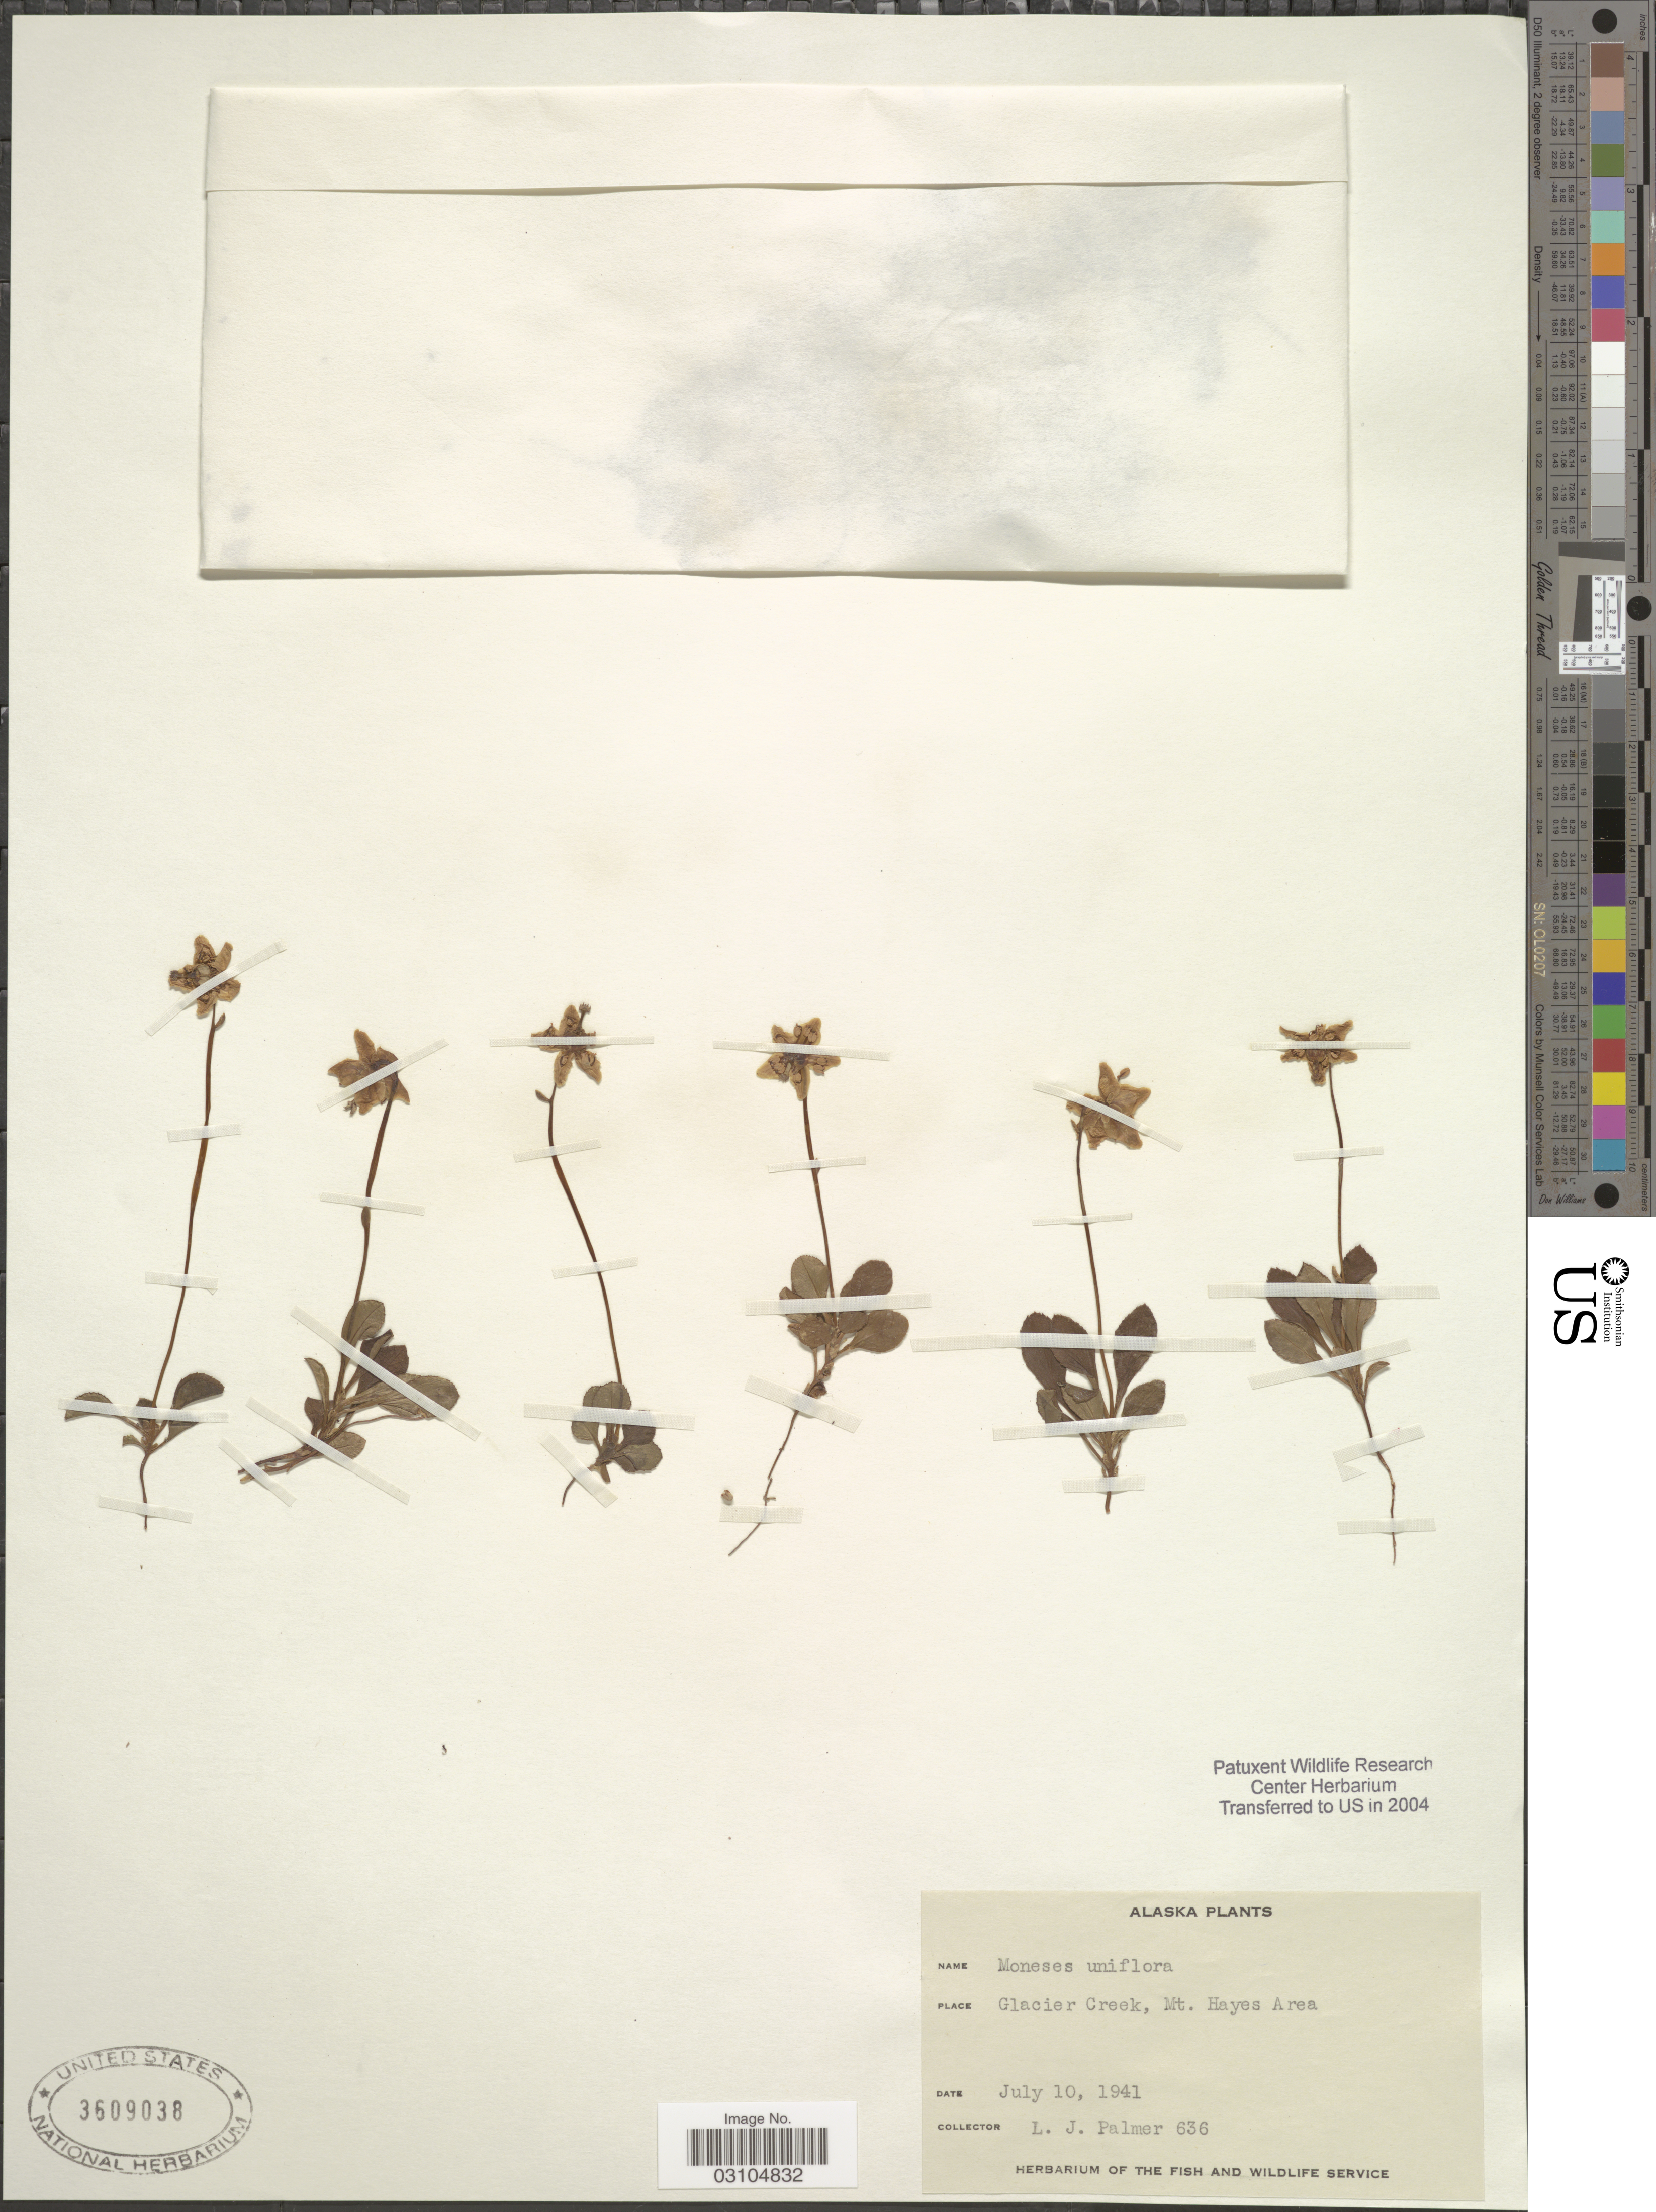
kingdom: Plantae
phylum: Tracheophyta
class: Magnoliopsida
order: Ericales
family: Ericaceae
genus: Moneses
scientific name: Moneses uniflora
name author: (L.) A. Gray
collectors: L. J. Palmer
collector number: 636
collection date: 1941-07-10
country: United States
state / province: Alaska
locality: Glacier Creek, Mt. Hayes Area.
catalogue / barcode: US 3609038